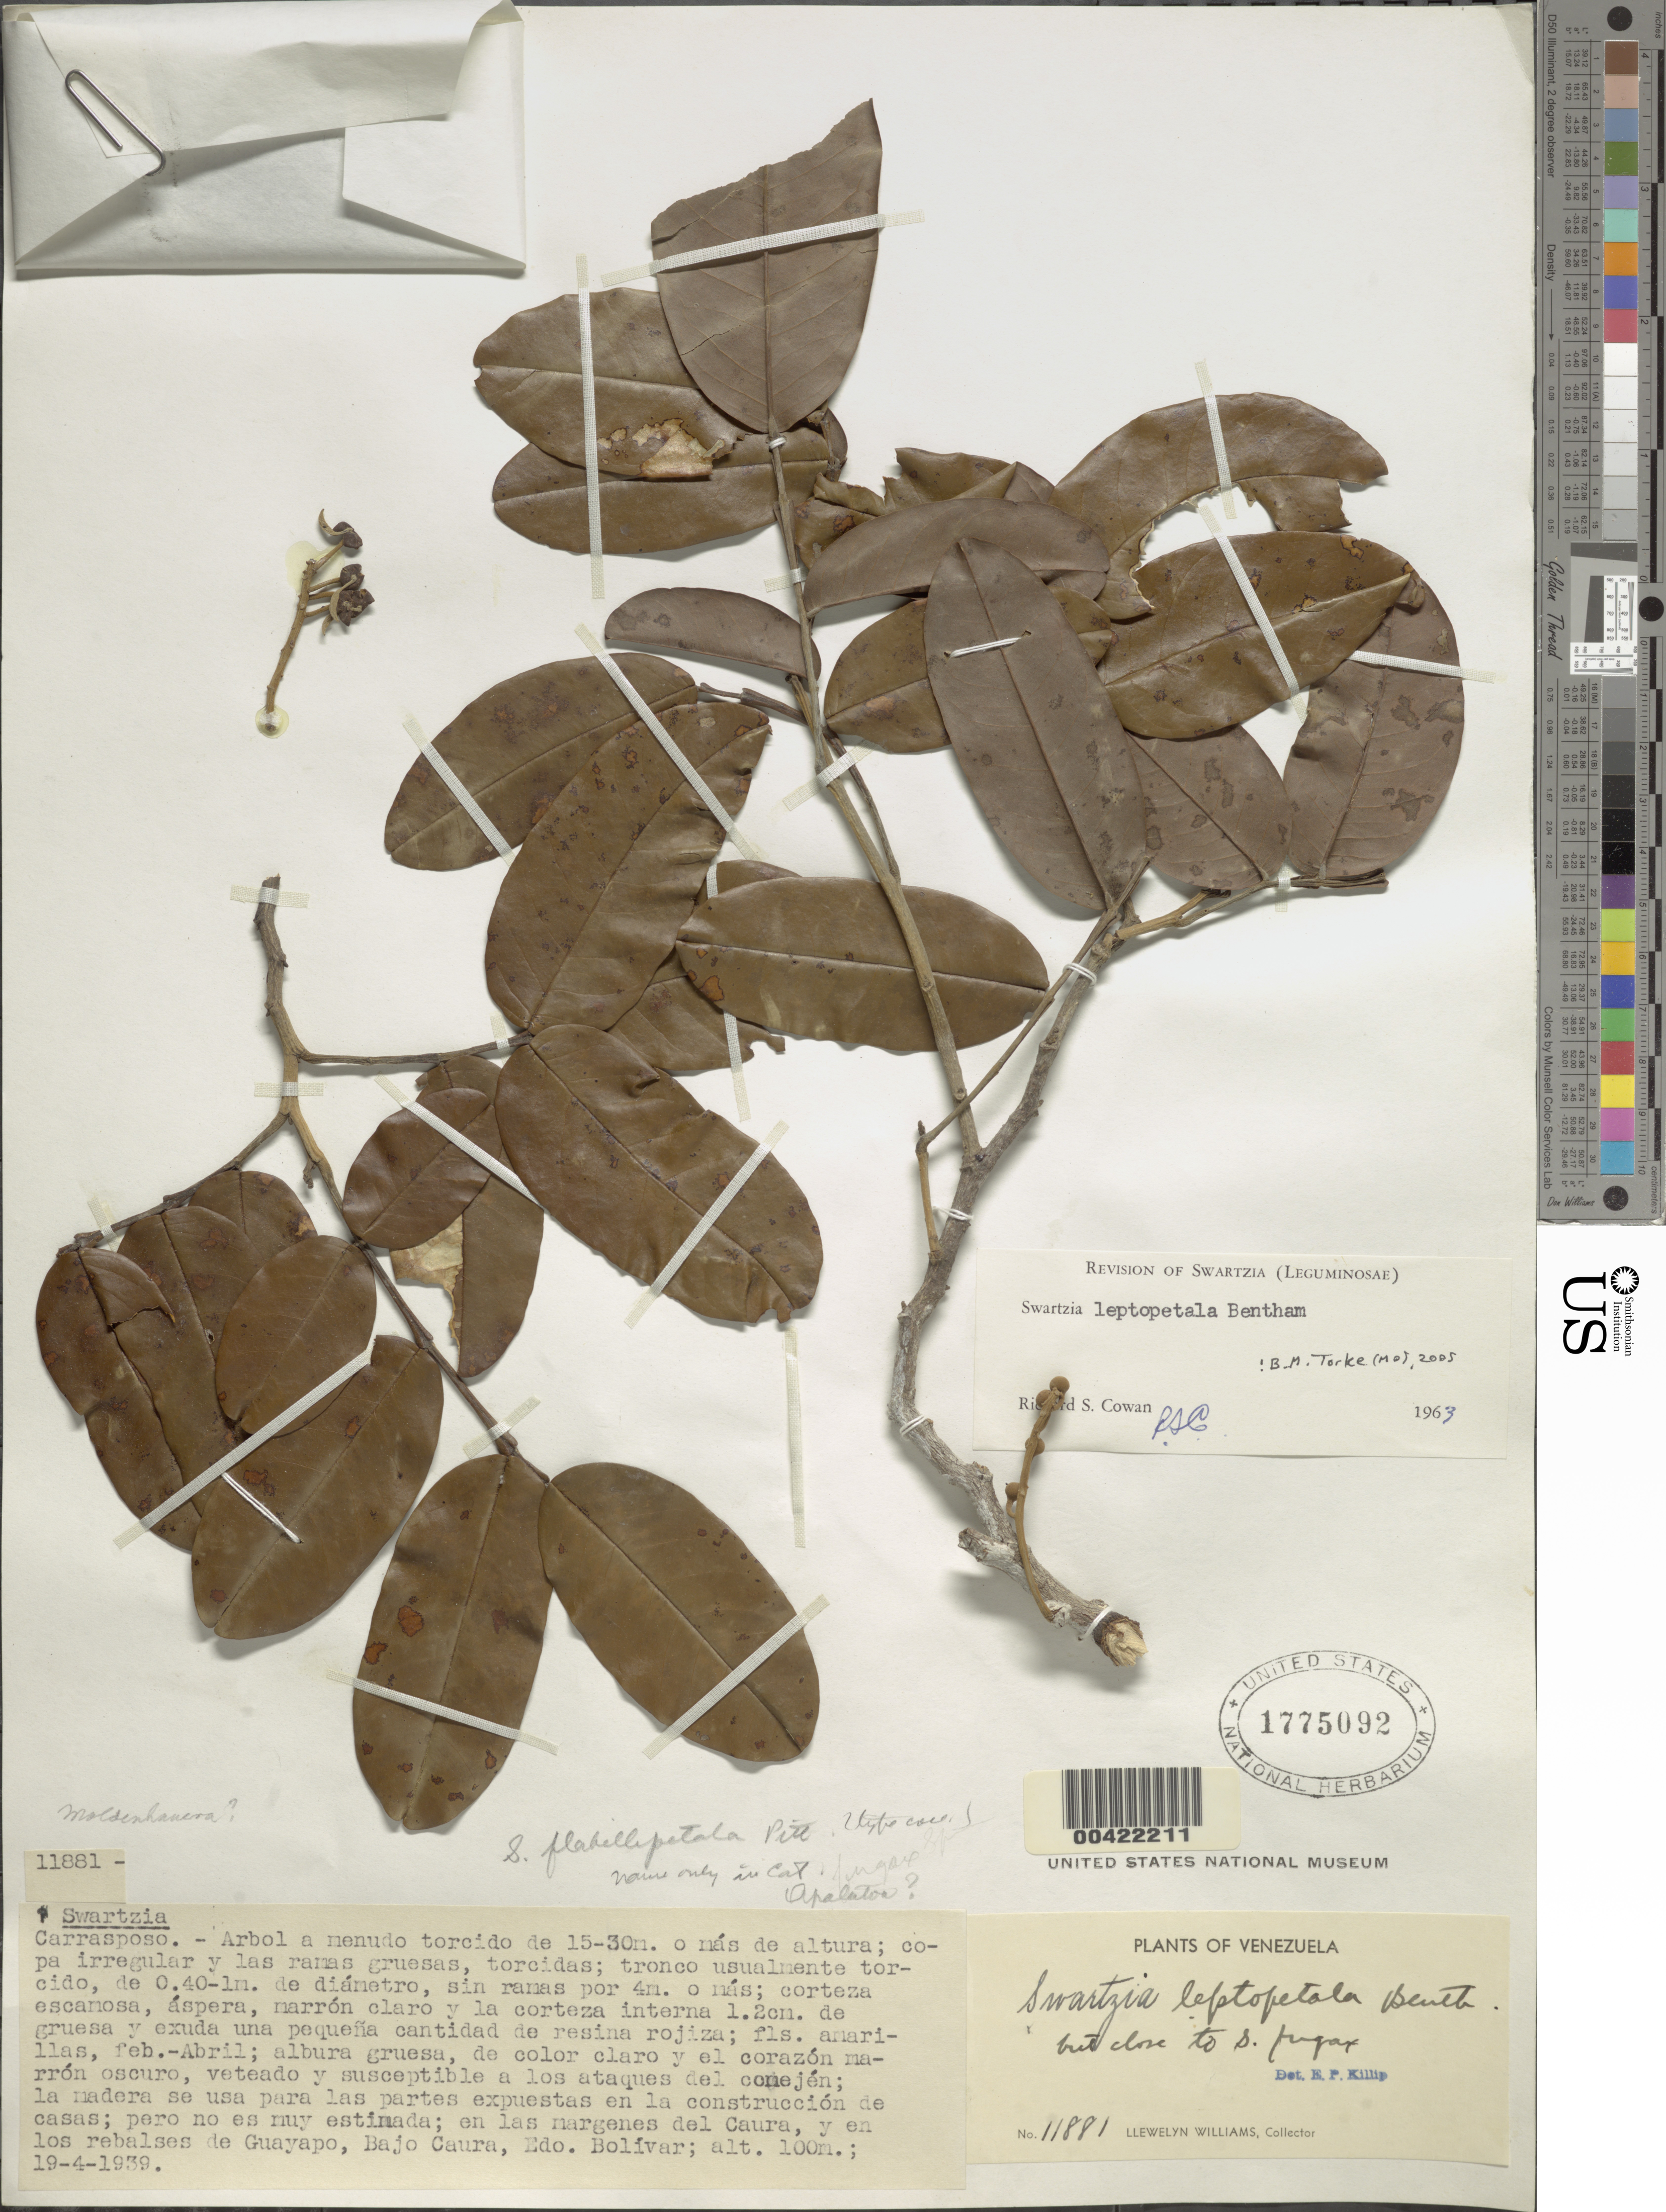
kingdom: Plantae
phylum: Tracheophyta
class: Magnoliopsida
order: Fabales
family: Fabaceae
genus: Swartzia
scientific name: Swartzia leptopetala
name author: Benth.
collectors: Ll. Williams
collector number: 11881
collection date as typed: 19 Apr 1939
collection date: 1939-04-19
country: Venezuela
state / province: Bolivar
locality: Guayapo, bajo caura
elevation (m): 100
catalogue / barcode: US 1775092